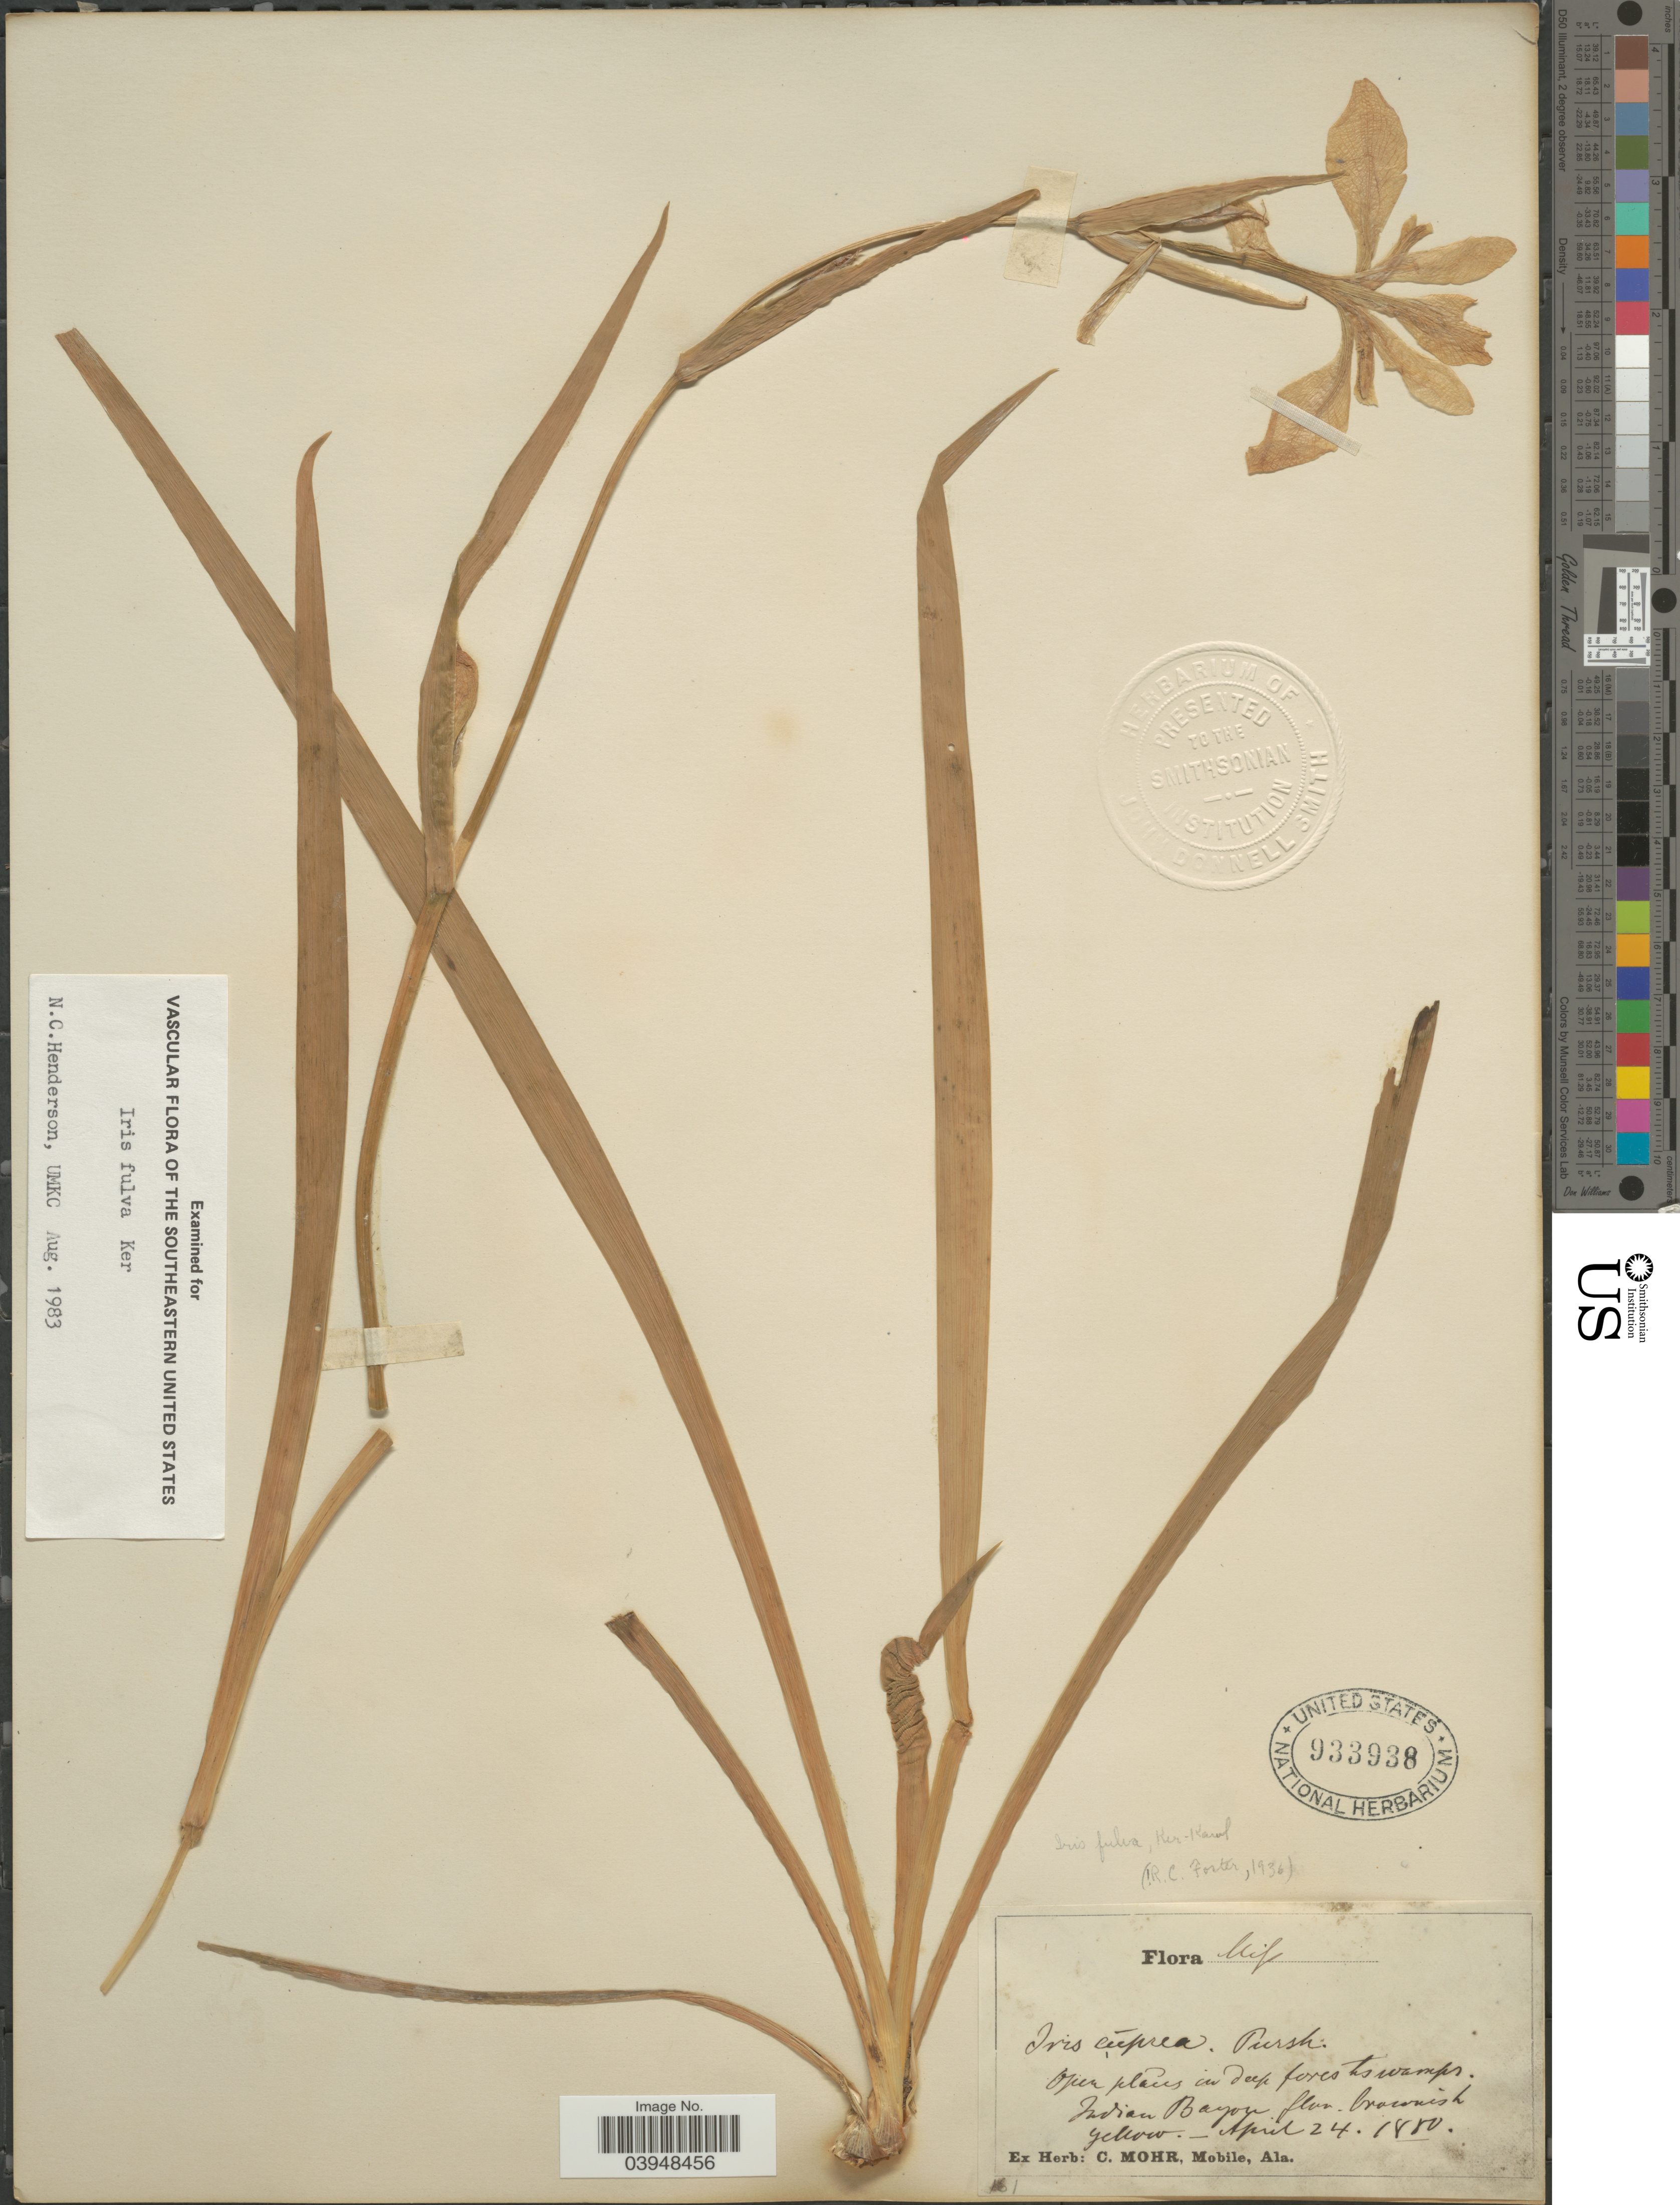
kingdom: Plantae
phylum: Tracheophyta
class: Liliopsida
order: Asparagales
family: Iridaceae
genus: Iris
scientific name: Iris fulva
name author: Ker Gawl.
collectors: ex herb. C. Mohr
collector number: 161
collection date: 1880-04-24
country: United States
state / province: Mississippi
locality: Indian Bayou.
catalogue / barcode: US 933938